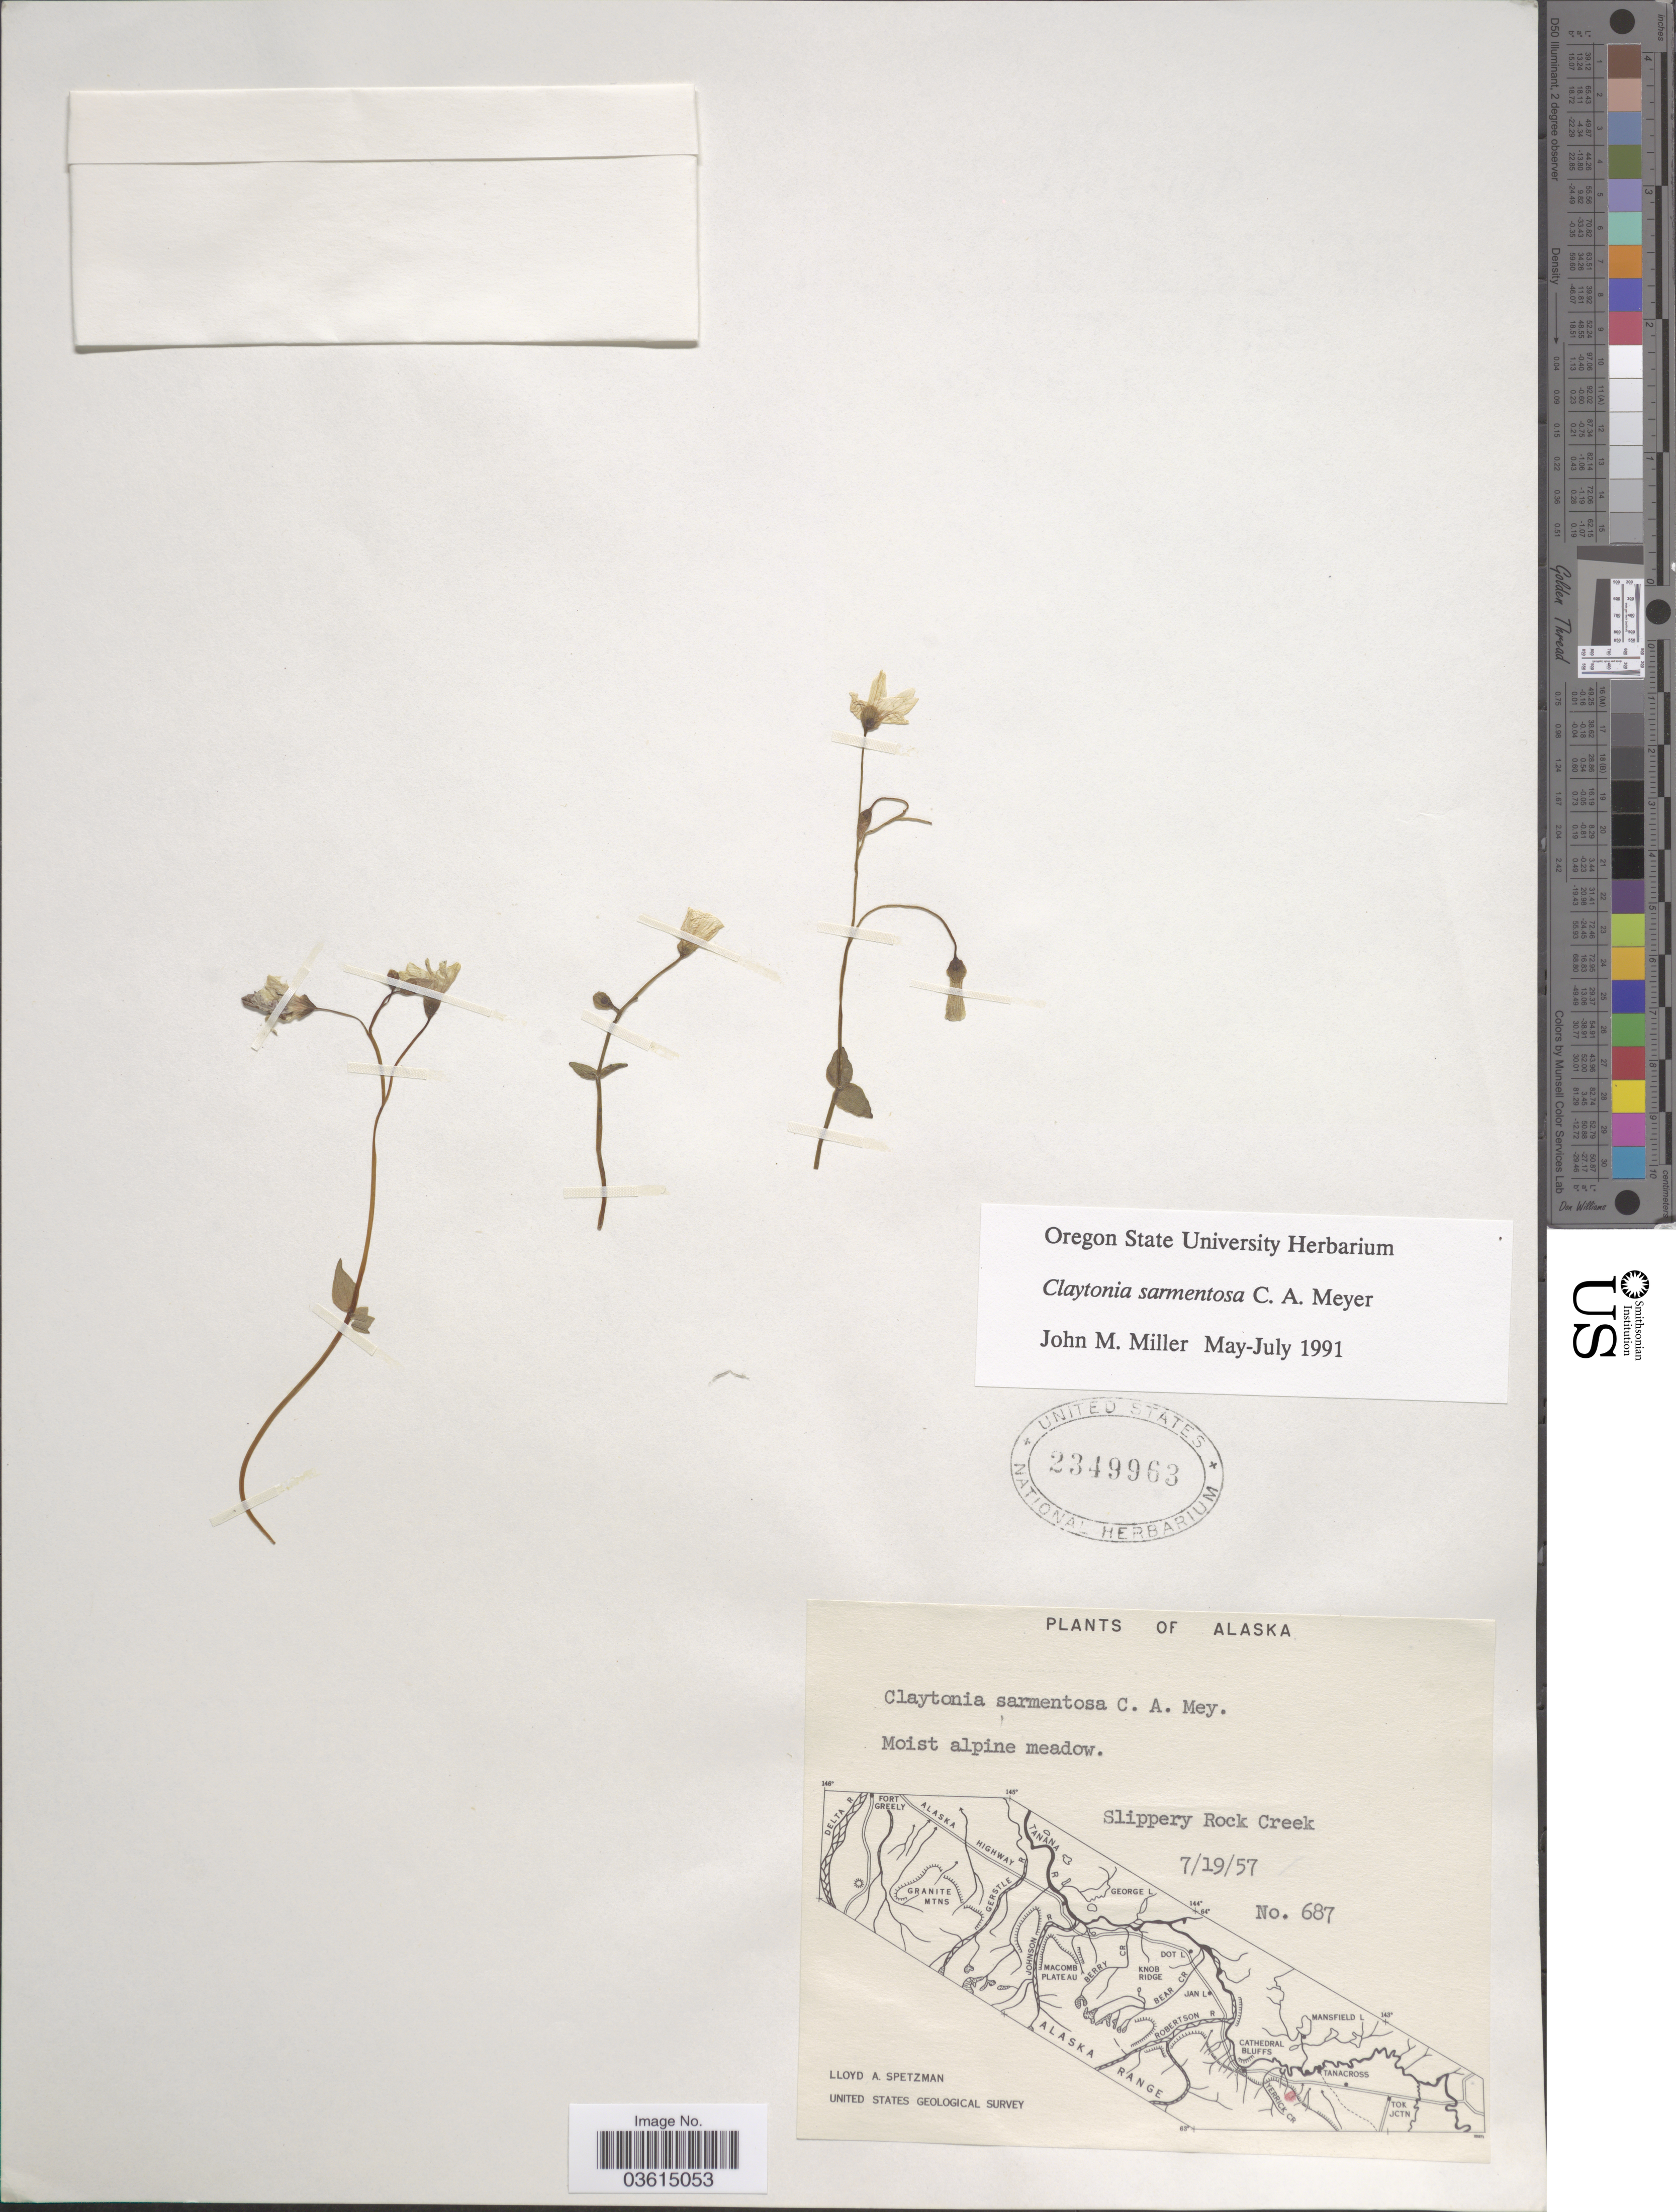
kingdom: Plantae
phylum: Tracheophyta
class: Magnoliopsida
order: Caryophyllales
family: Montiaceae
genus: Claytonia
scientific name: Claytonia sarmentosa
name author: C.A. Mey.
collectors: L. Spetzman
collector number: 687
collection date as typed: Transcribed d/m/y: 19/7/57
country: United States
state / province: Alaska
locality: Slippery Rock Creek.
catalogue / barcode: US 2349963